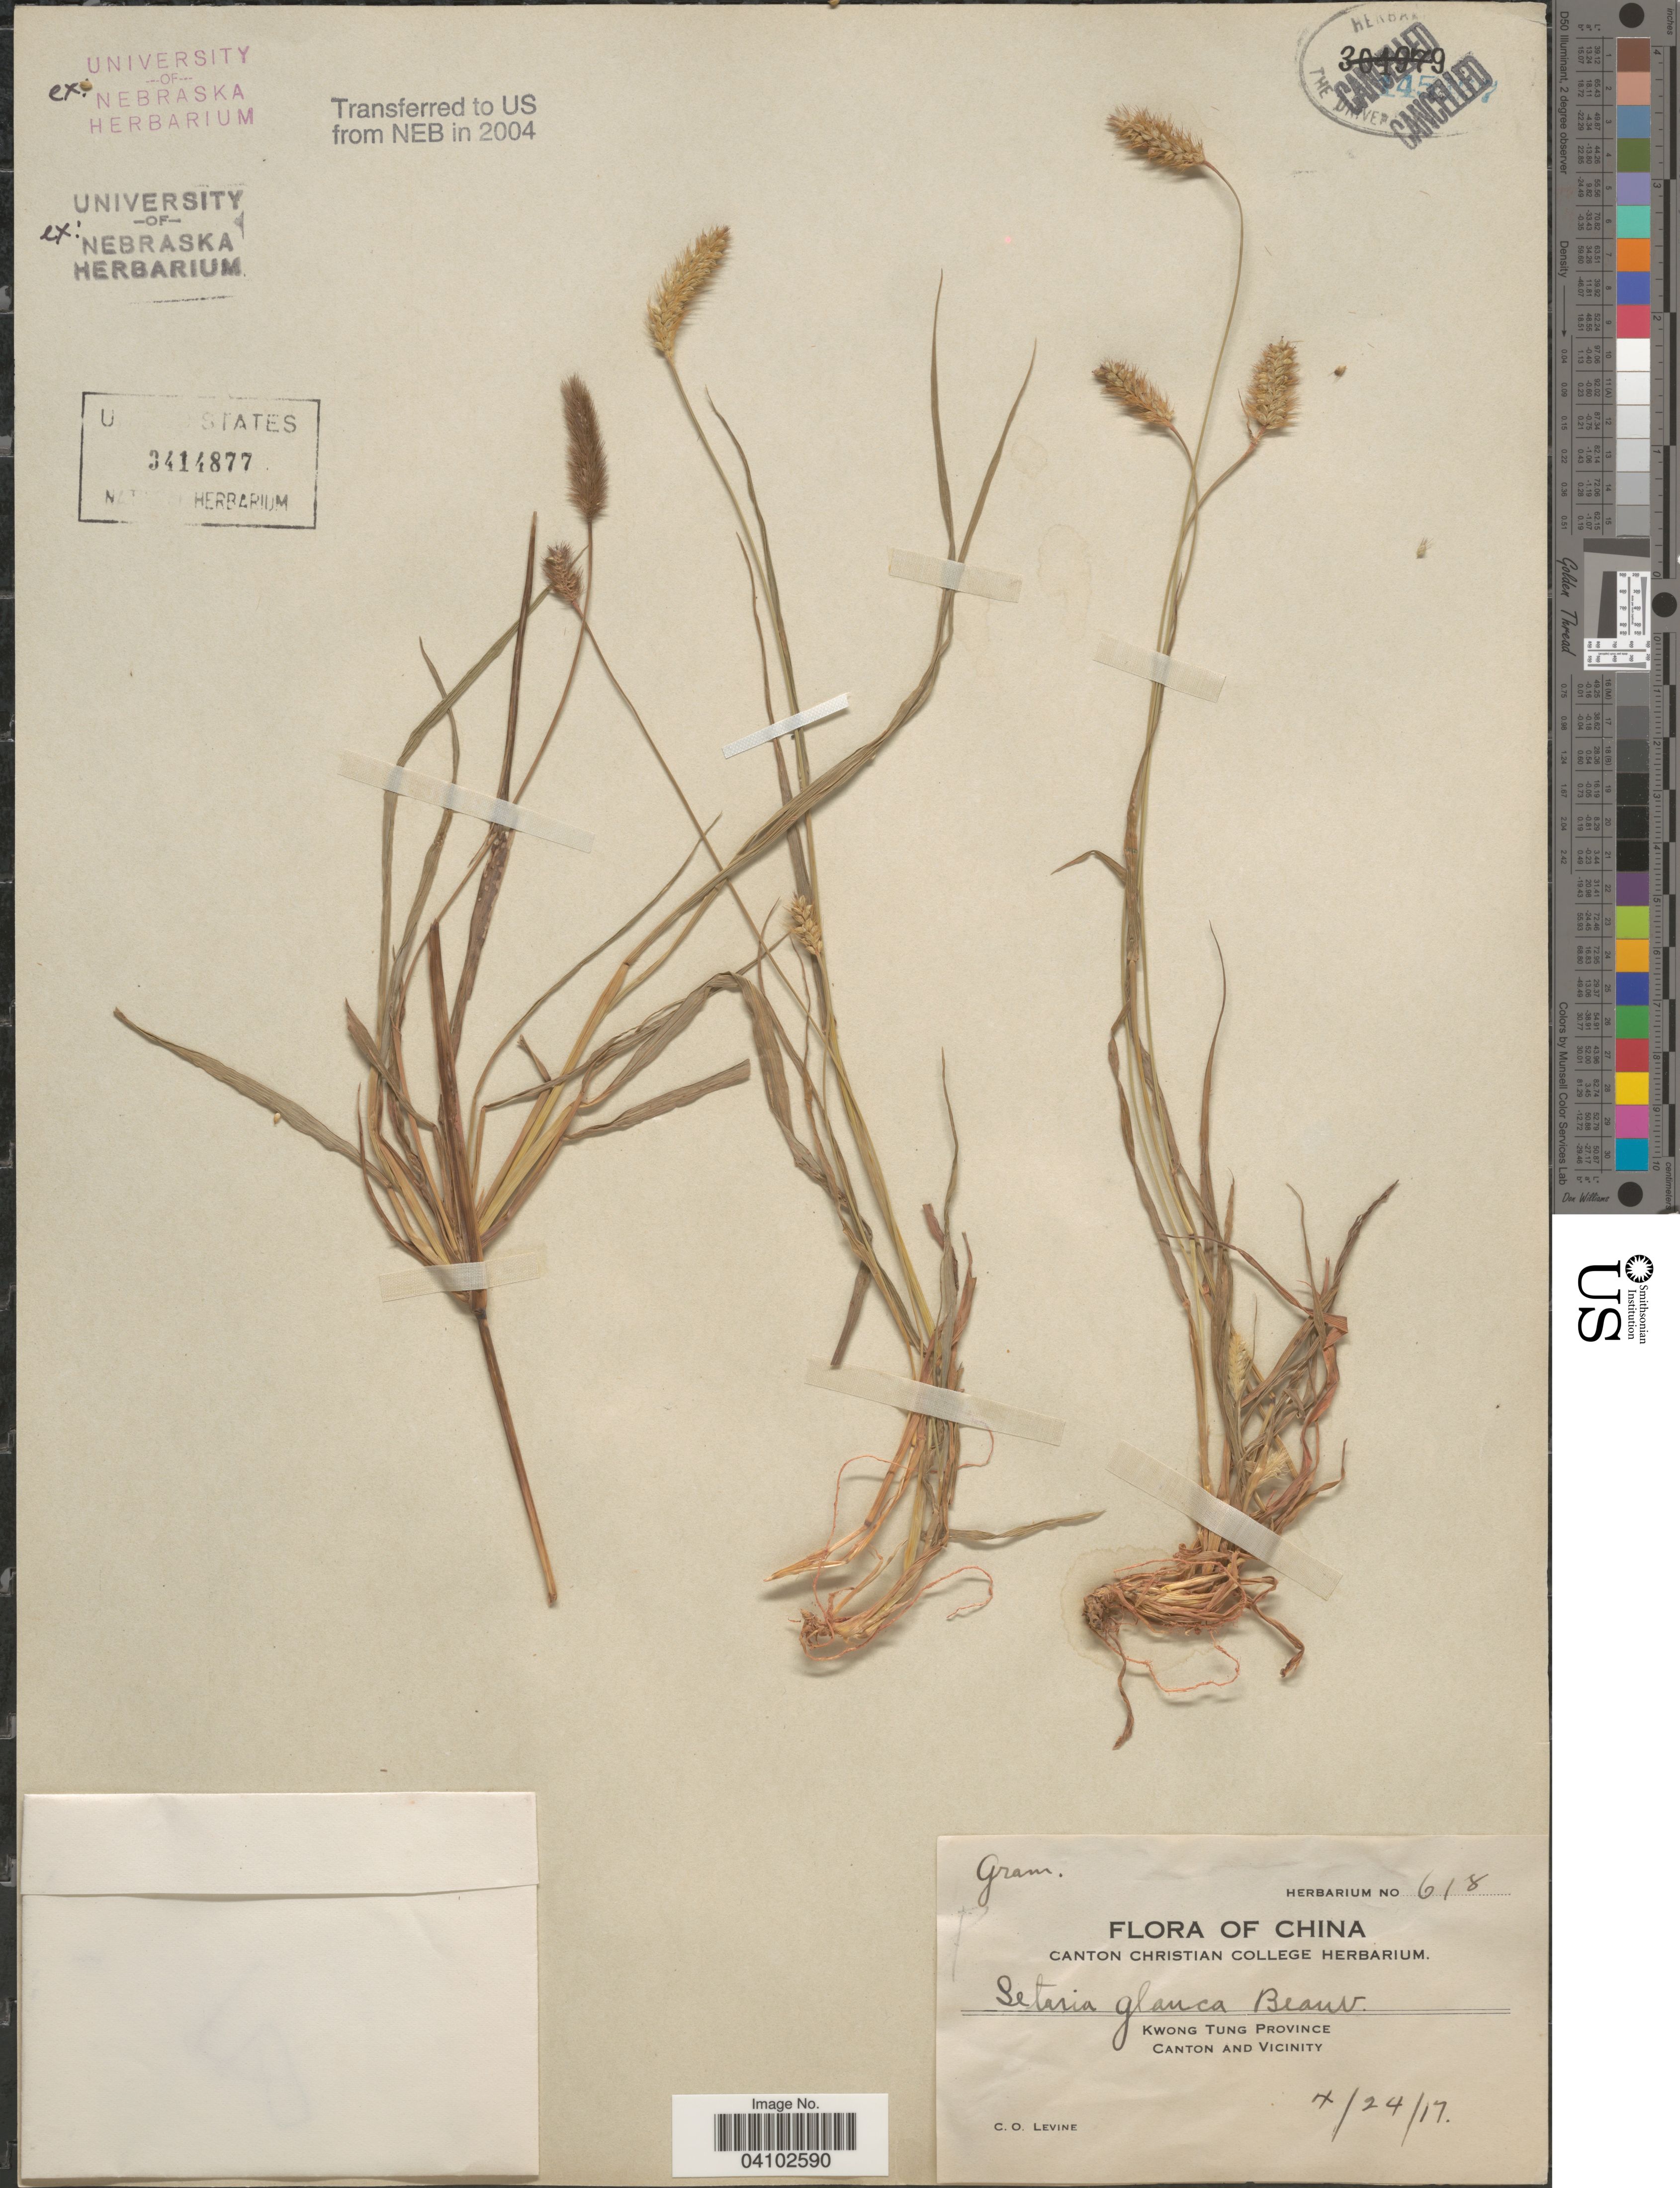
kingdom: Plantae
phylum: Tracheophyta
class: Liliopsida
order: Poales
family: Poaceae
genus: Cenchrus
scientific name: Cenchrus americanus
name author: (L.) Morrone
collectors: C. O. Levine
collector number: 618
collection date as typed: Transcribed d/m/y: 24/4/17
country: China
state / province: Guangdong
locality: Kwong Tung Province. Canton and Vicinity.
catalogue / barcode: US 3414877